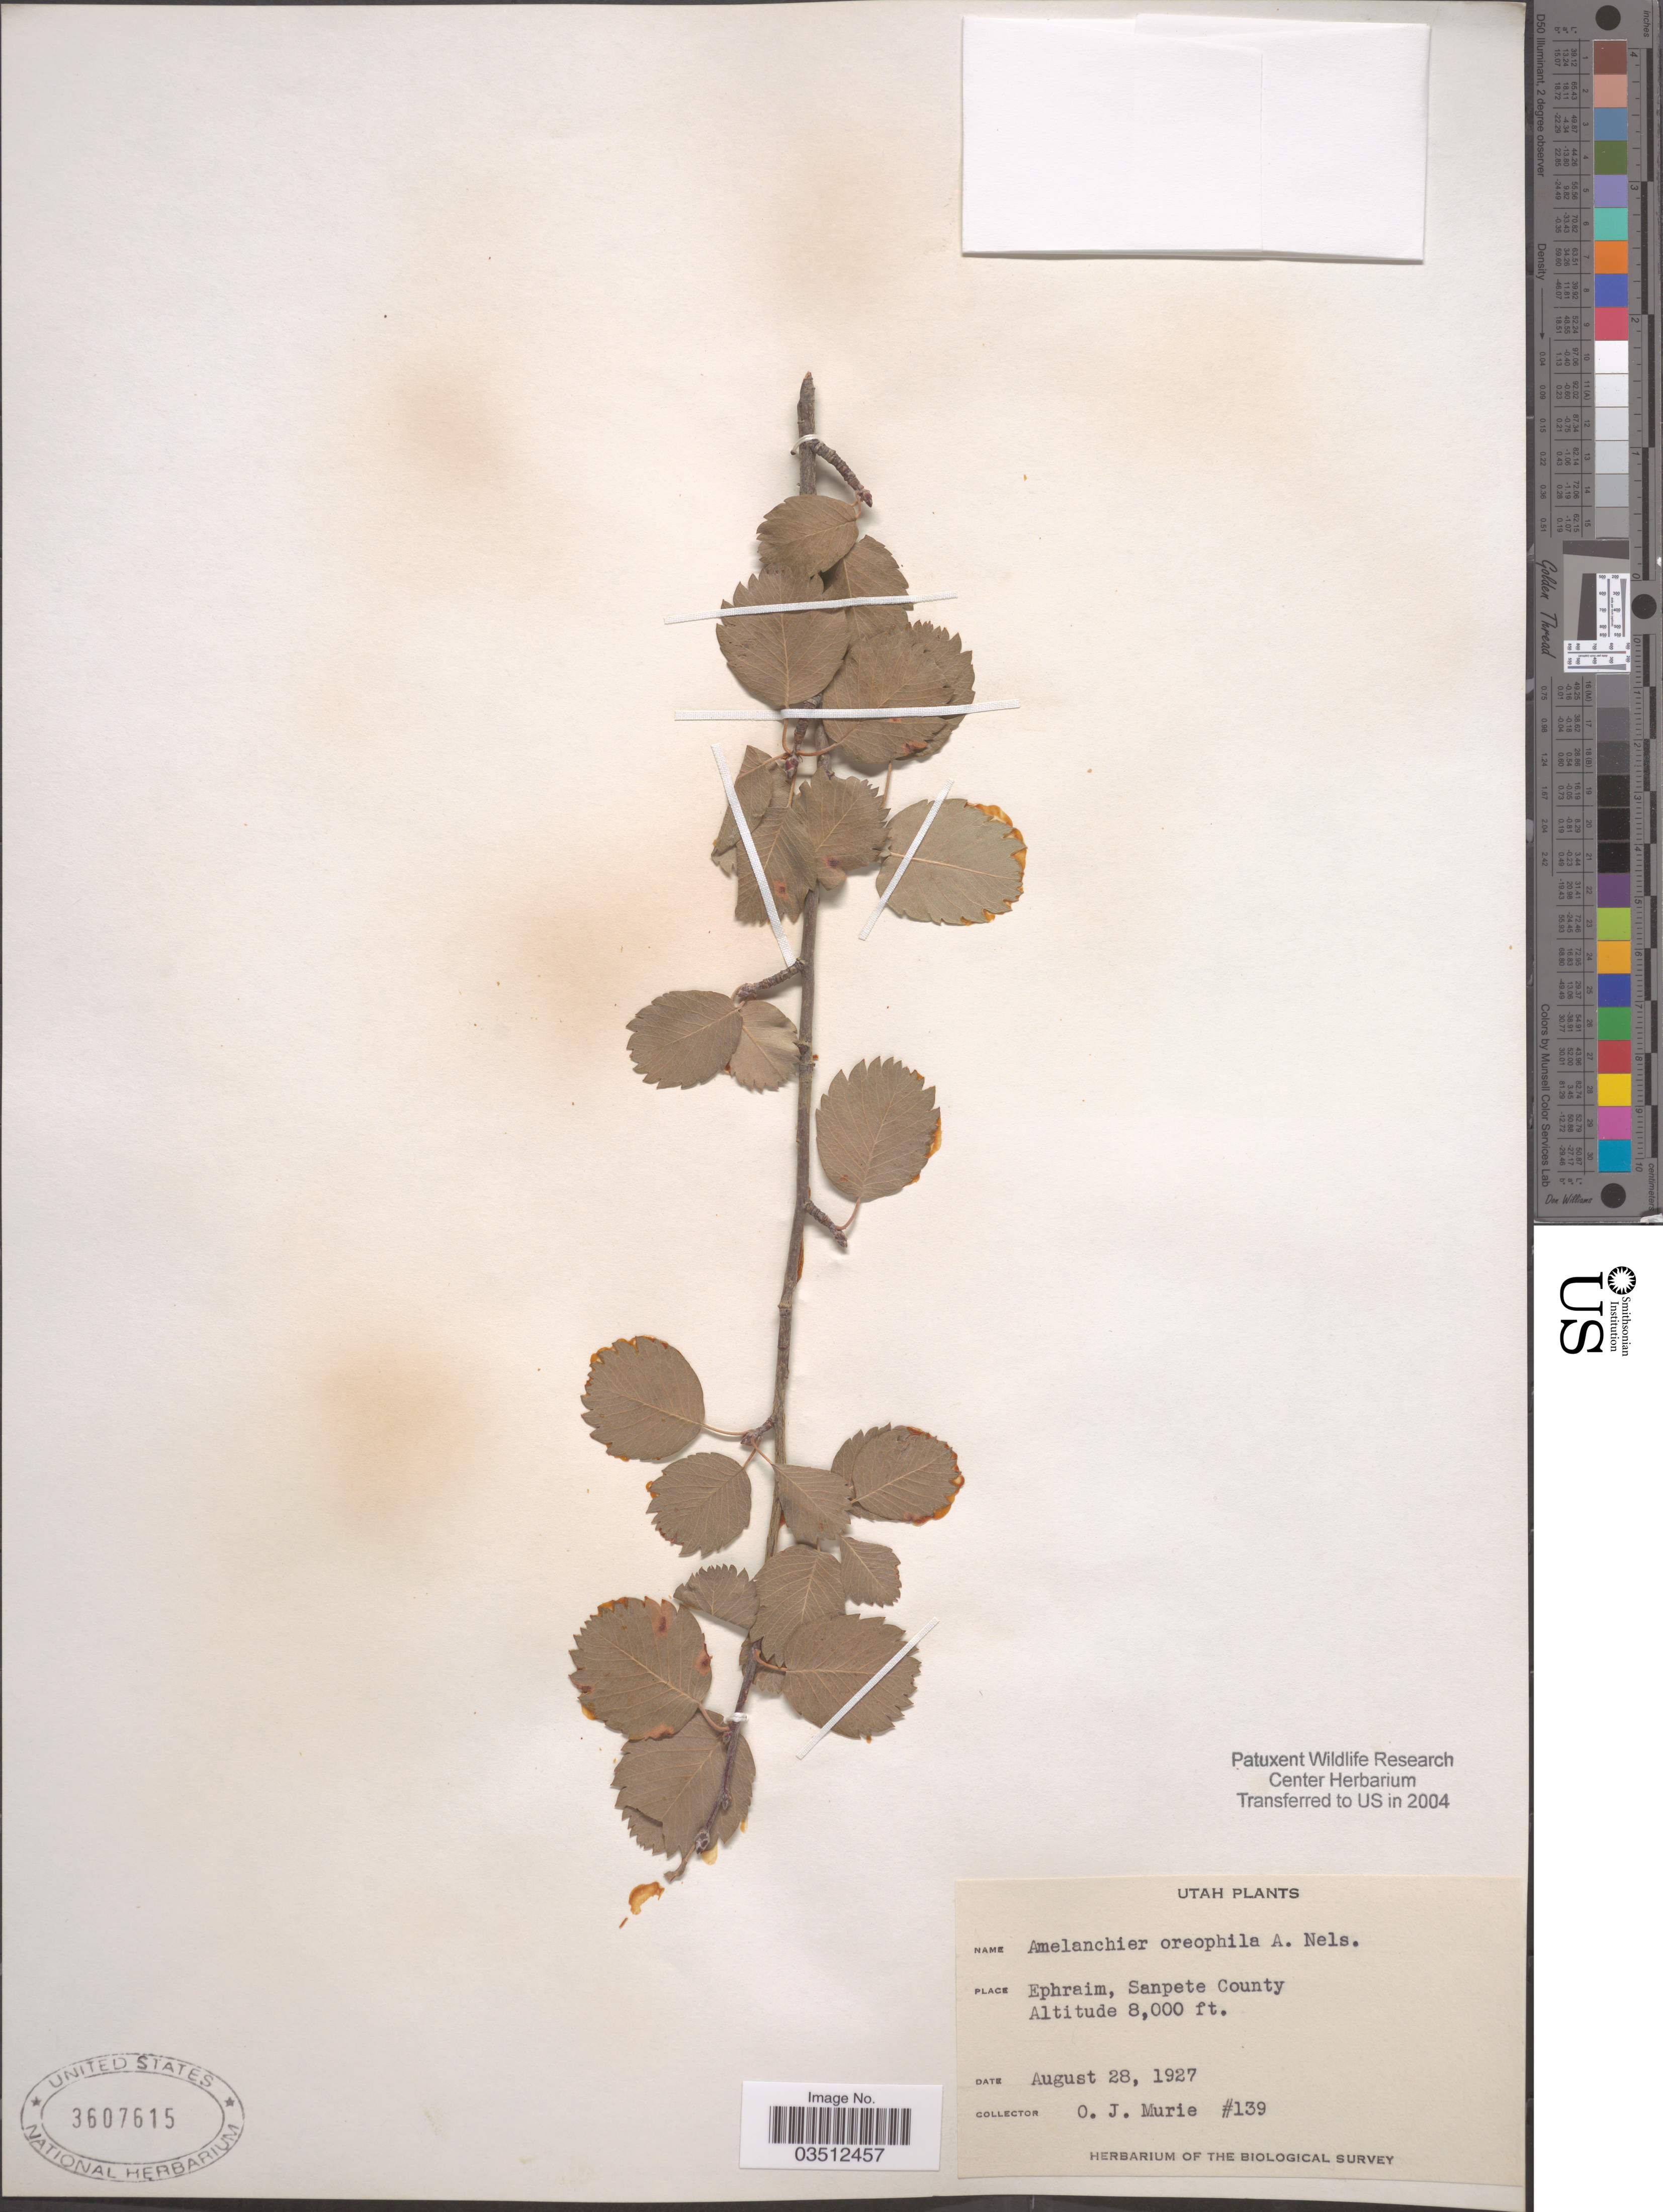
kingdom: Plantae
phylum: Tracheophyta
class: Magnoliopsida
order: Rosales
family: Rosaceae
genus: Amelanchier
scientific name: Amelanchier oreophila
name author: A. Nelson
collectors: O. Murie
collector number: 139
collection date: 1927-08-28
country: United States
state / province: Utah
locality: Ephraim, Sanpete County.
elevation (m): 2438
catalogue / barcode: US 3607615